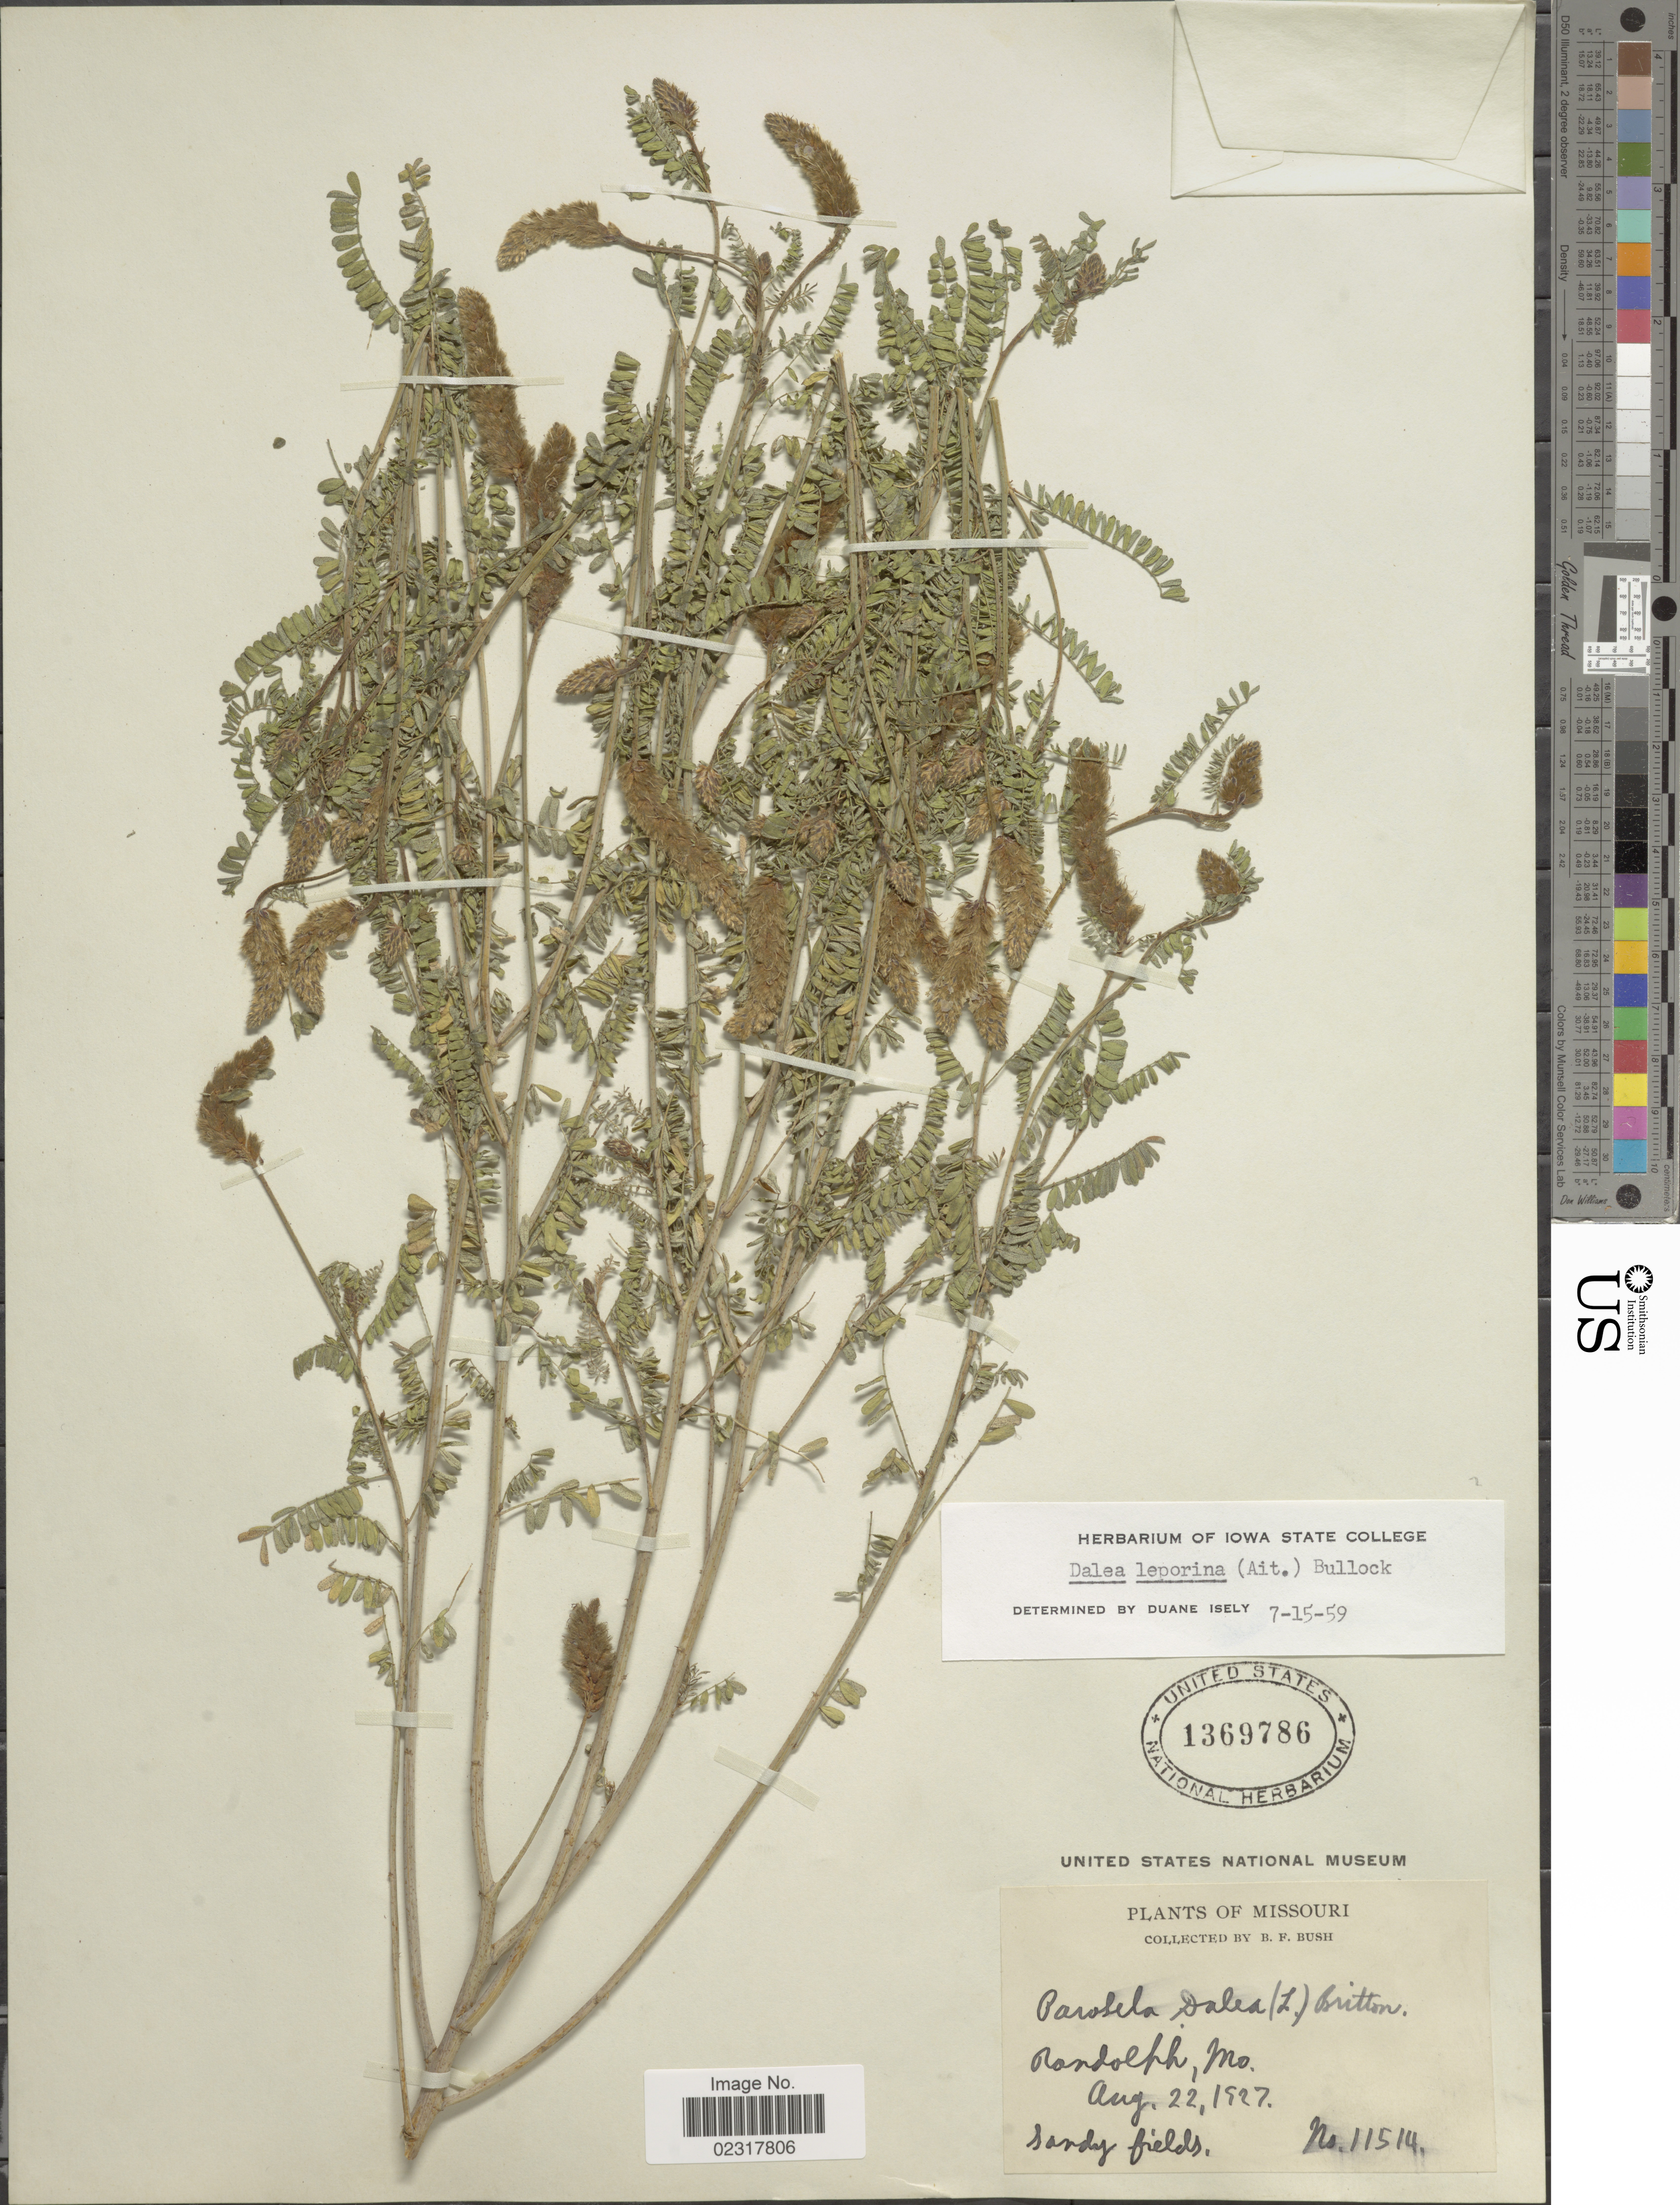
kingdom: Plantae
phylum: Tracheophyta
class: Magnoliopsida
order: Fabales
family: Fabaceae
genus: Dalea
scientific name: Dalea leporina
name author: (Aiton) Bullock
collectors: B. F. Bush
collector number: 11514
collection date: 1927-08-22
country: United States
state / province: Missouri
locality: Randolph, Mo.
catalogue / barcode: US 1369786